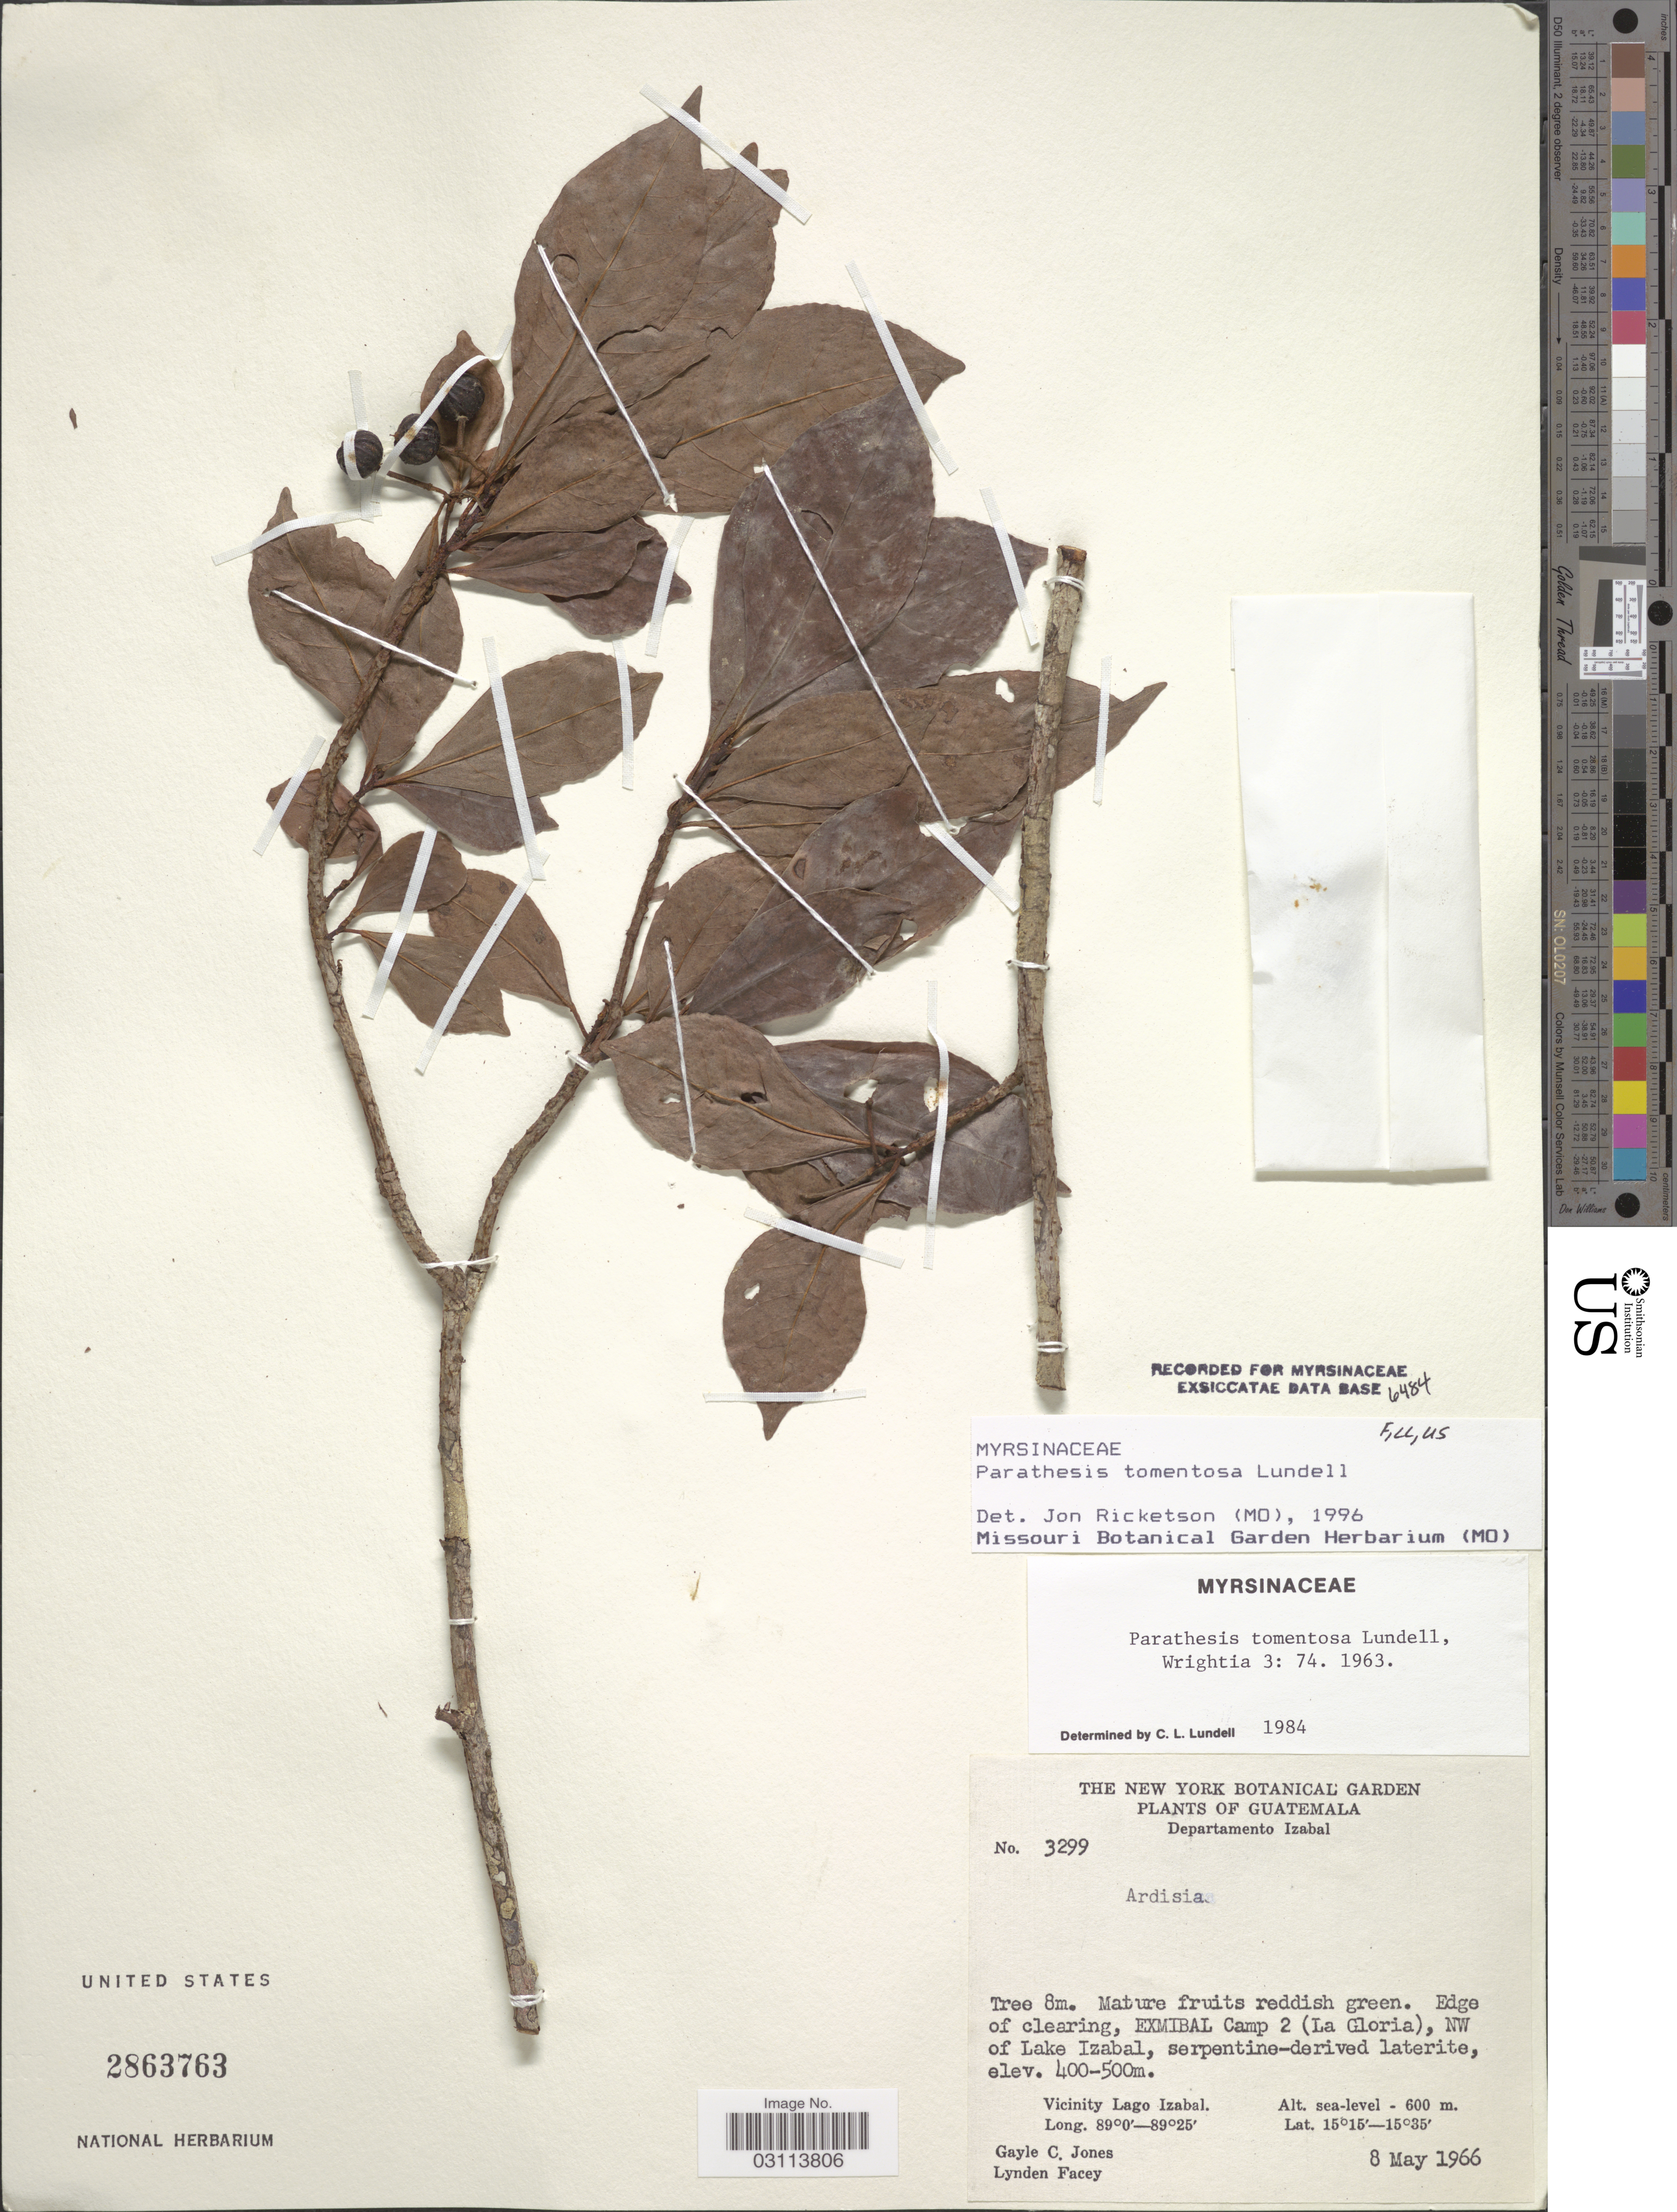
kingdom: Plantae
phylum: Tracheophyta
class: Magnoliopsida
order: Ericales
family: Primulaceae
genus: Parathesis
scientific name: Parathesis tomentosa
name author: Lundell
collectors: G. C. Jones & L. Facey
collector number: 3299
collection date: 1966-05-08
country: Guatemala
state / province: Izabal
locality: Departamento Izabal. Edge of clearing, Exmibal Camp 2 (La Gloria), NW of Lake Izabal. Vicinity of Lago Izabal.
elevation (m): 400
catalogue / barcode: US 2863763